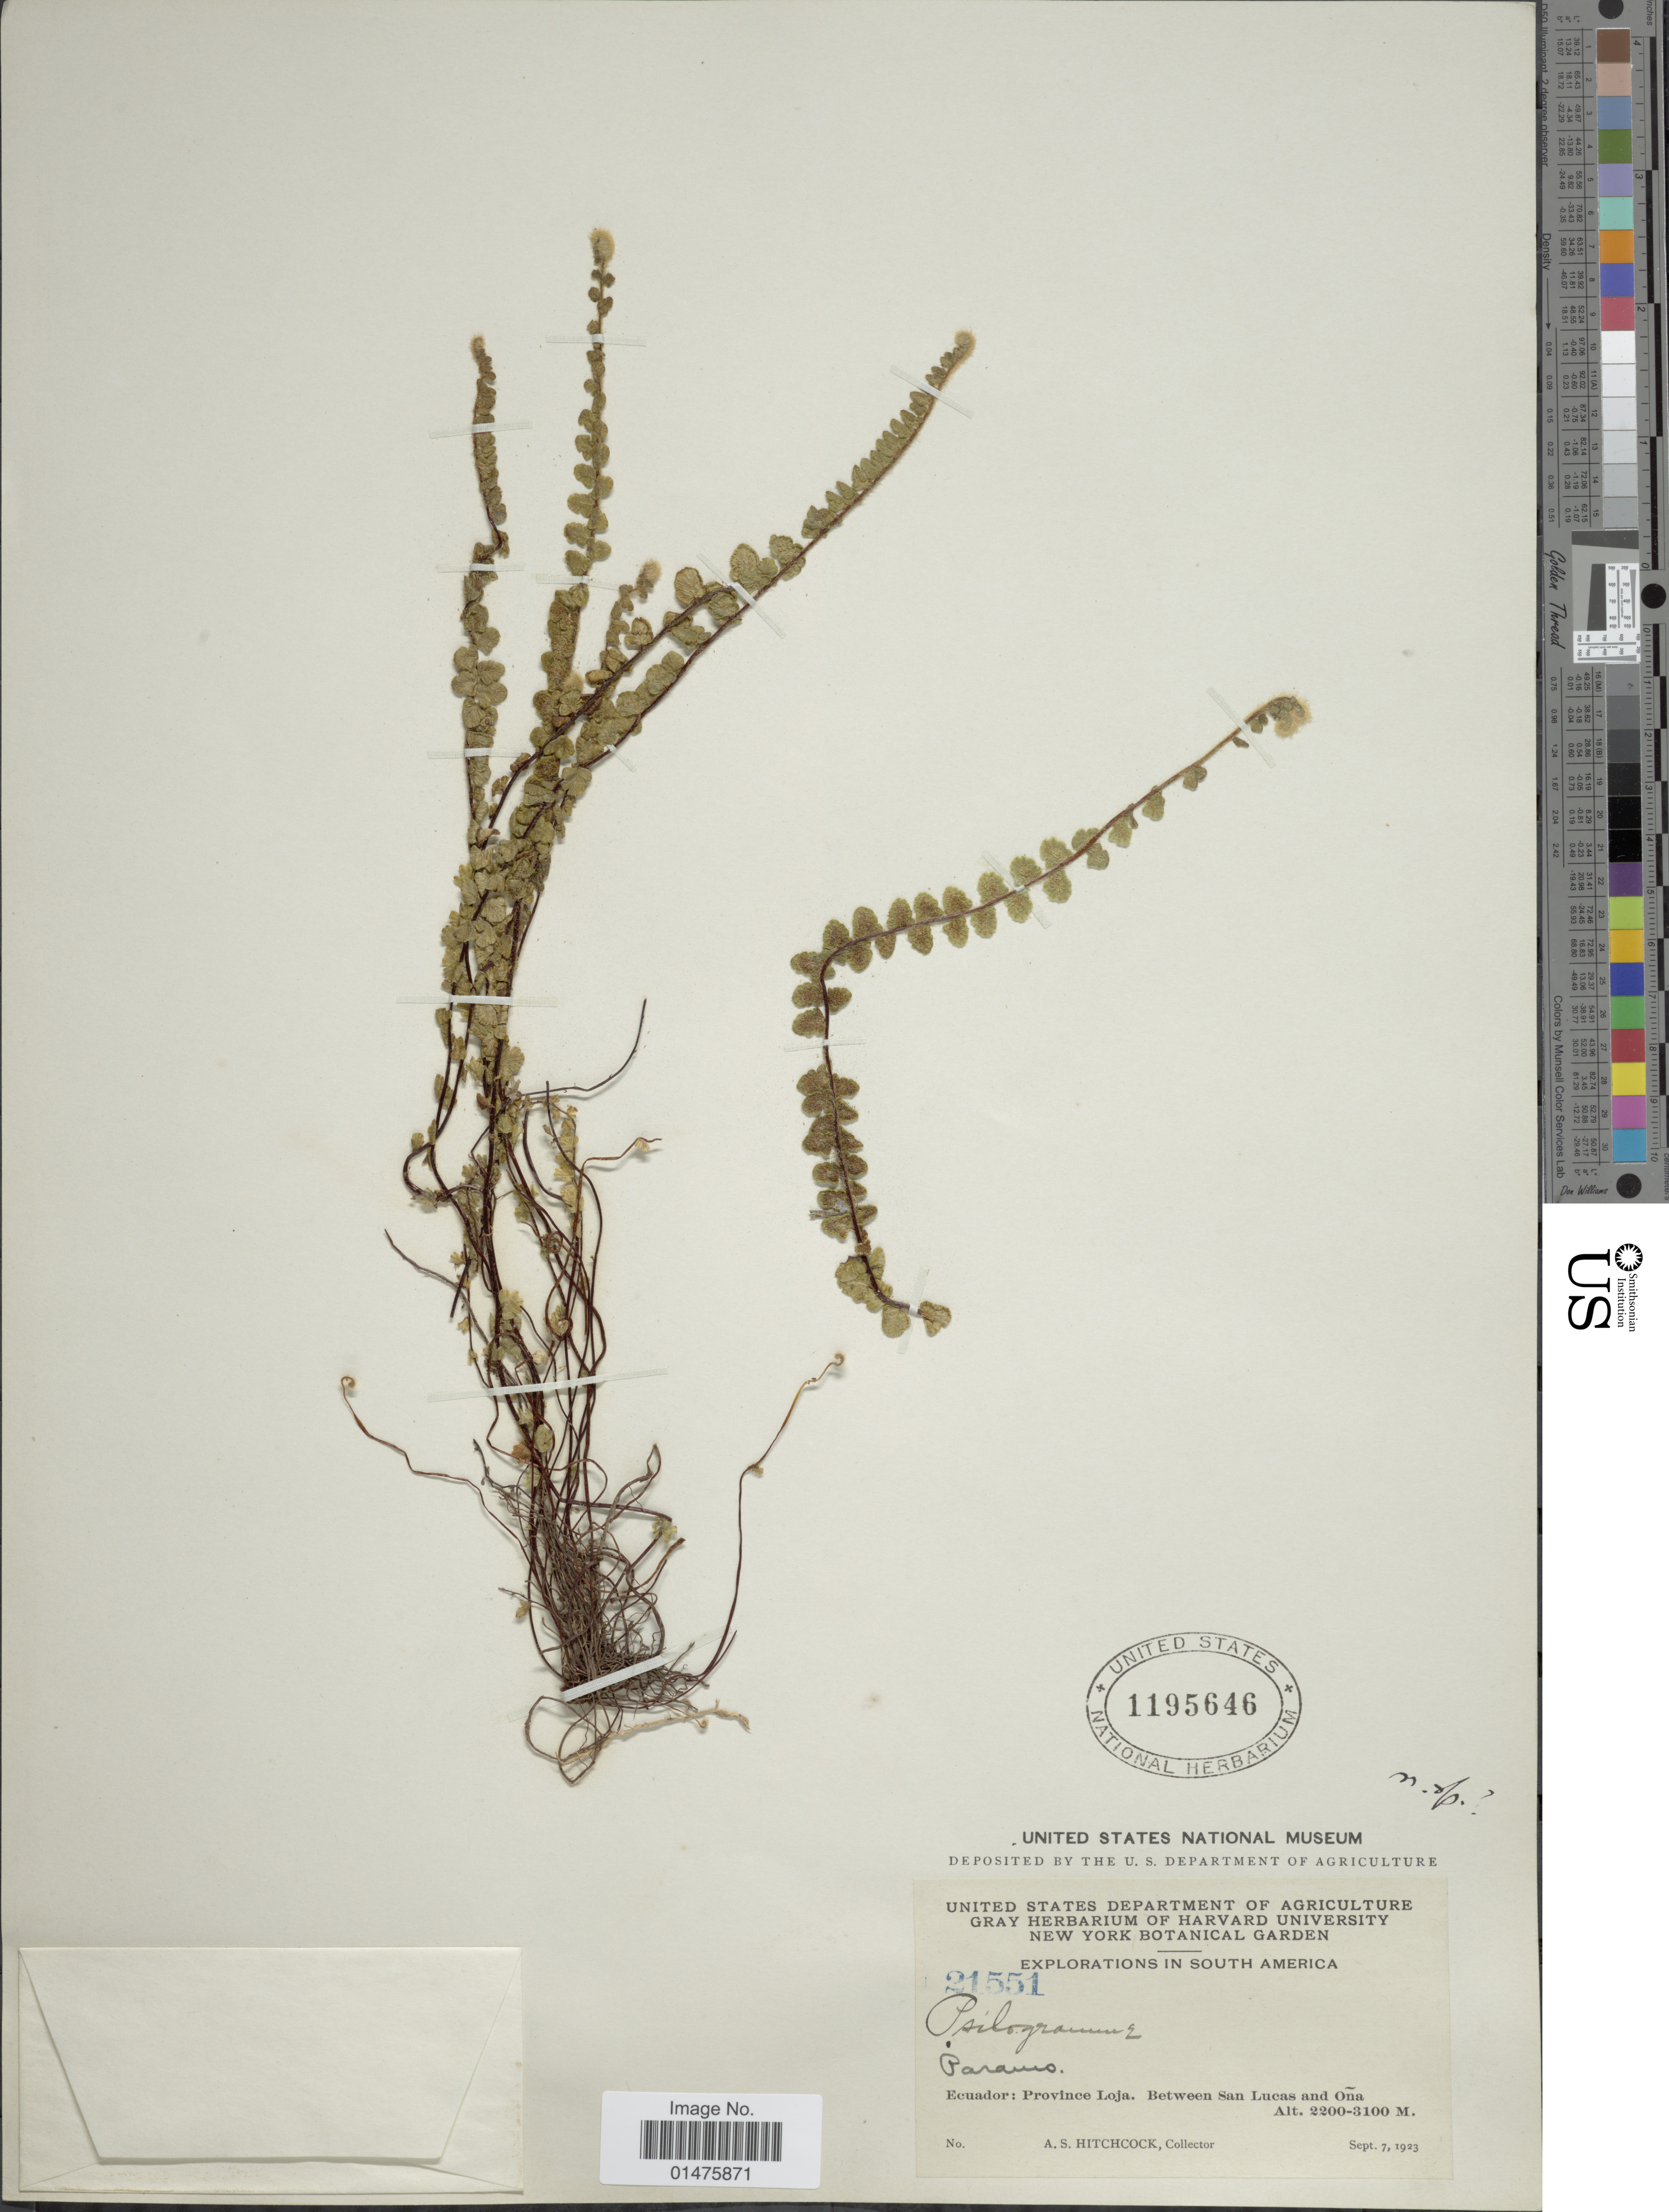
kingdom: Plantae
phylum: Tracheophyta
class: Polypodiopsida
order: Polypodiales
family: Pteridaceae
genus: Jamesonia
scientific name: Jamesonia cheilanthoides x J. jamesonia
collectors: A. S. Hitchcock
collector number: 21551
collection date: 1923-09-07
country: Ecuador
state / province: Loja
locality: Between San Lucas and Oña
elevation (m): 2200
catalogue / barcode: US 1195646